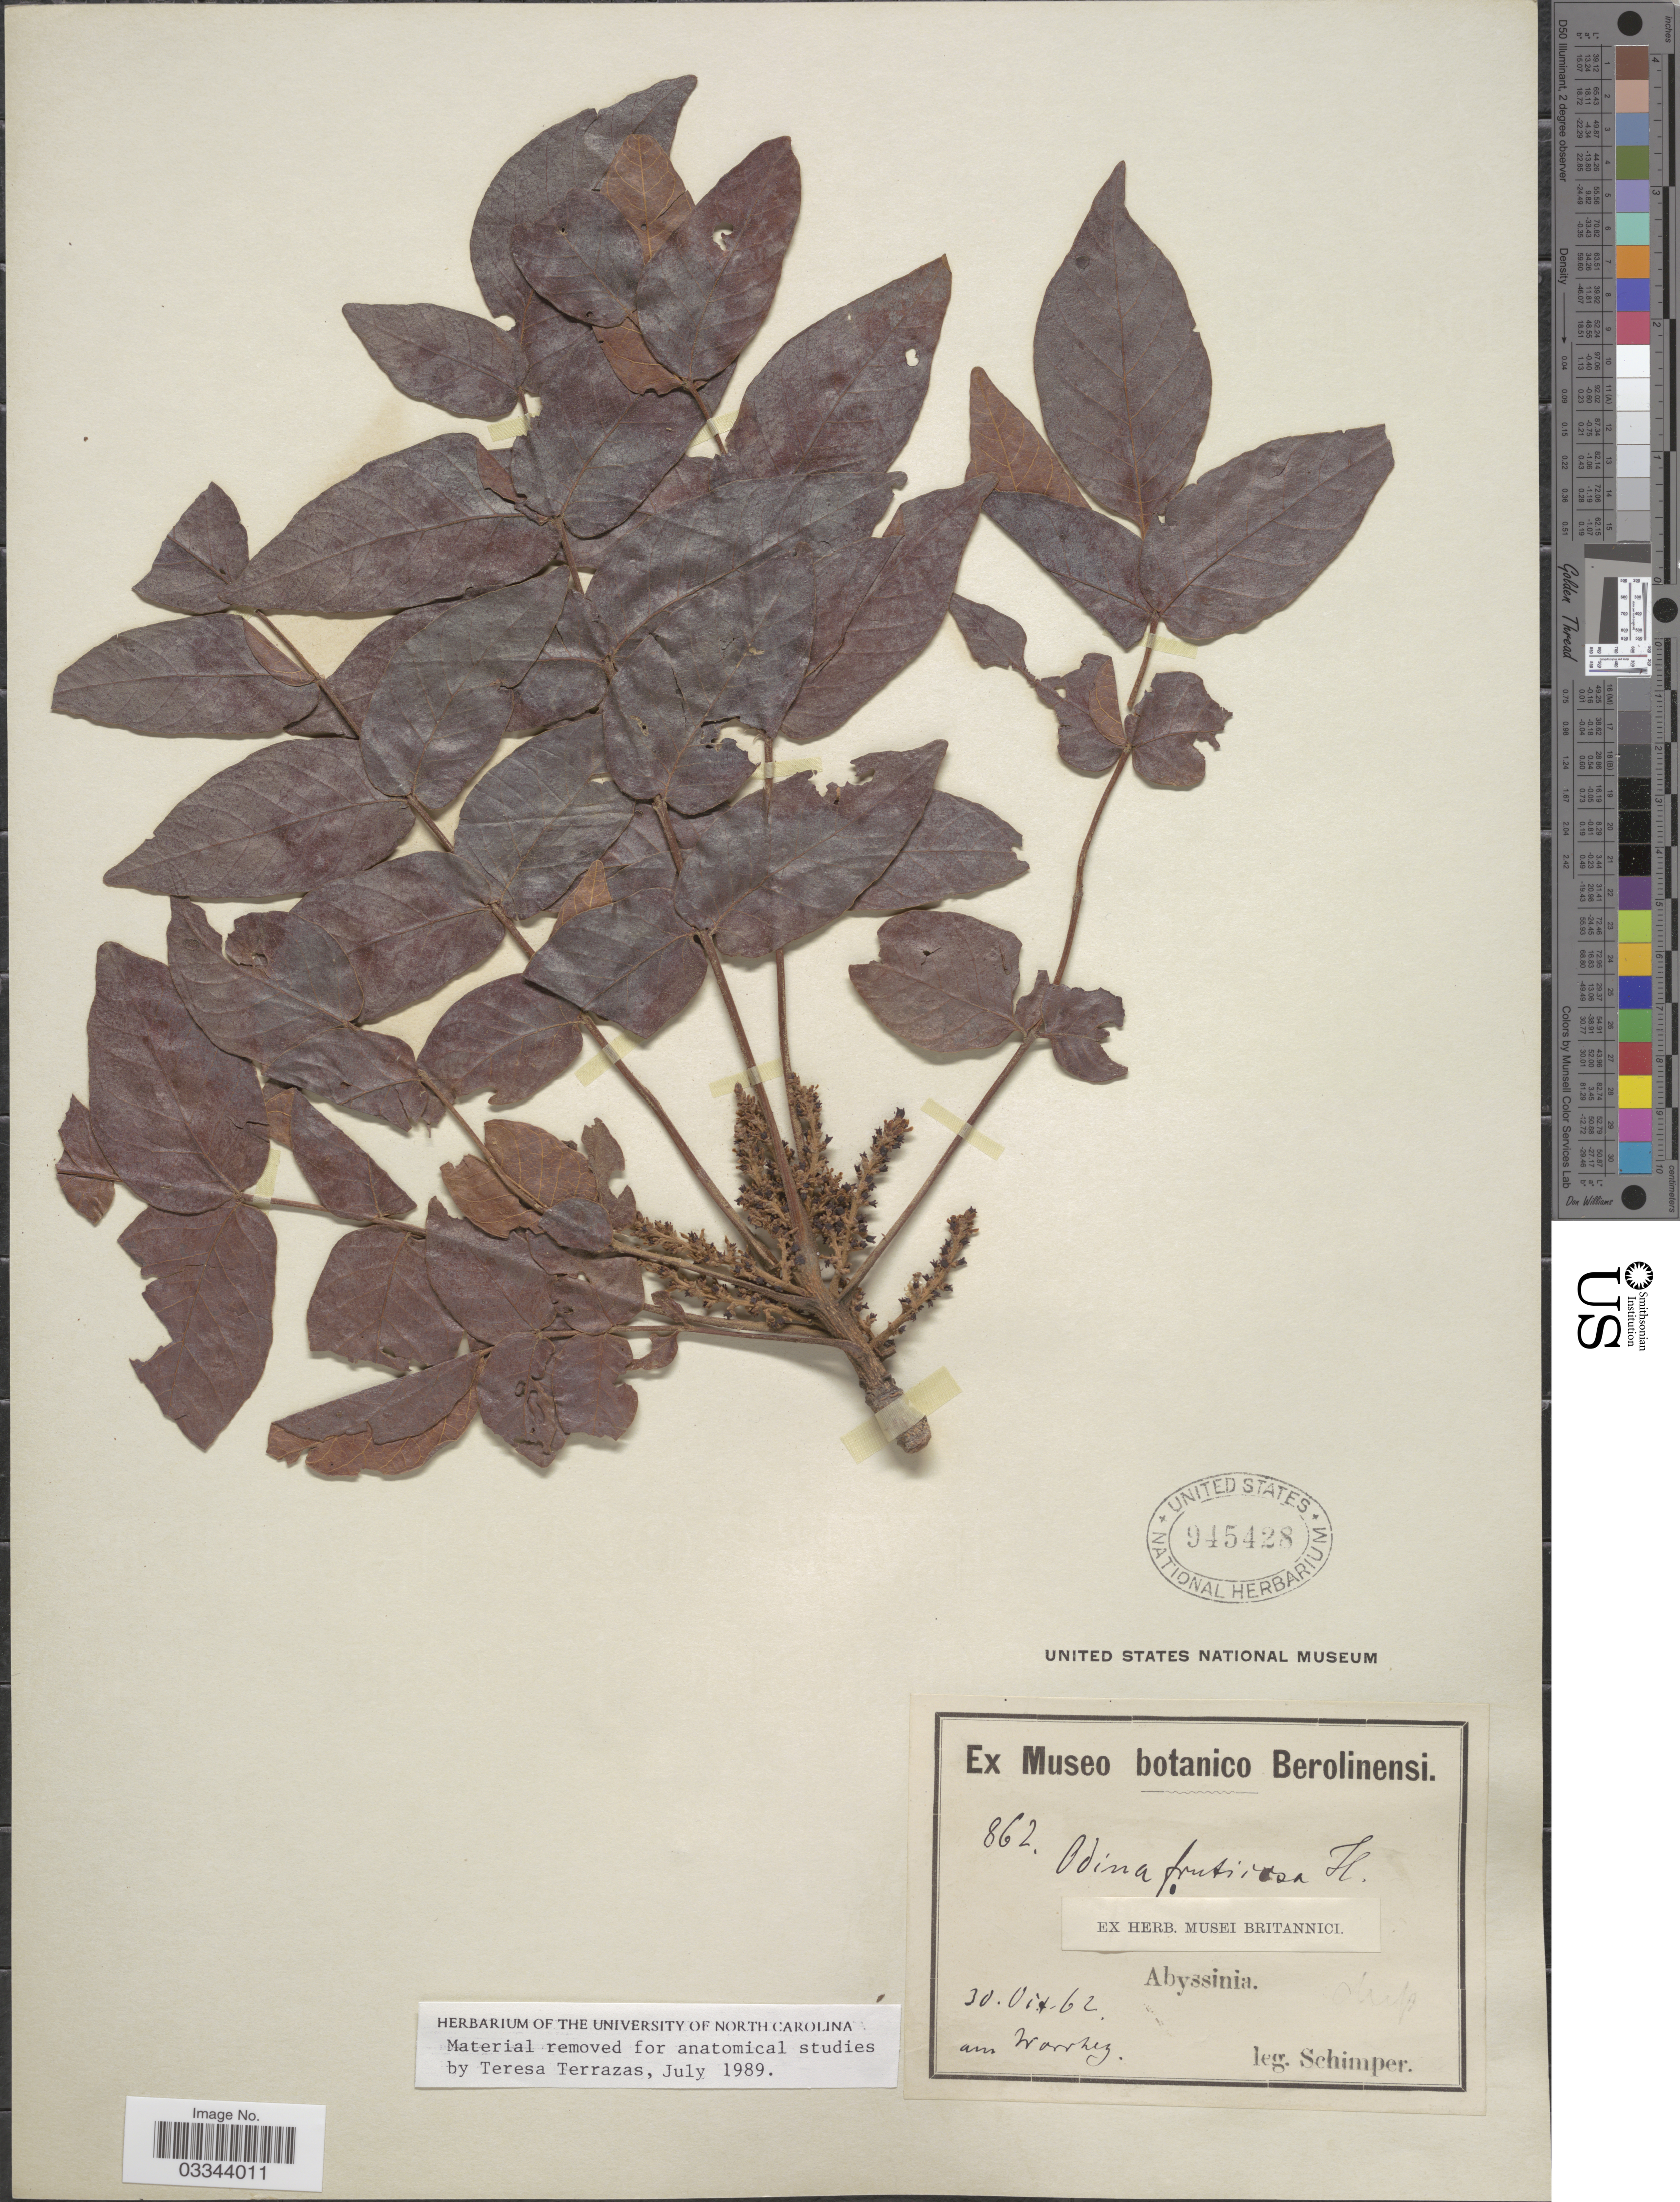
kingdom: Plantae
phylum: Tracheophyta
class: Magnoliopsida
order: Sapindales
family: Anacardiaceae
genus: Lannea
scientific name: Lannea fruticosa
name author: (Hochst. & A. Rich.) Engl.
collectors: -. Schimper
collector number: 862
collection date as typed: Transcribed d/m/y: 30/10/62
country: Ethiopia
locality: Abyssinia, am Worbey [interpreted].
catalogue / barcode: US 945428